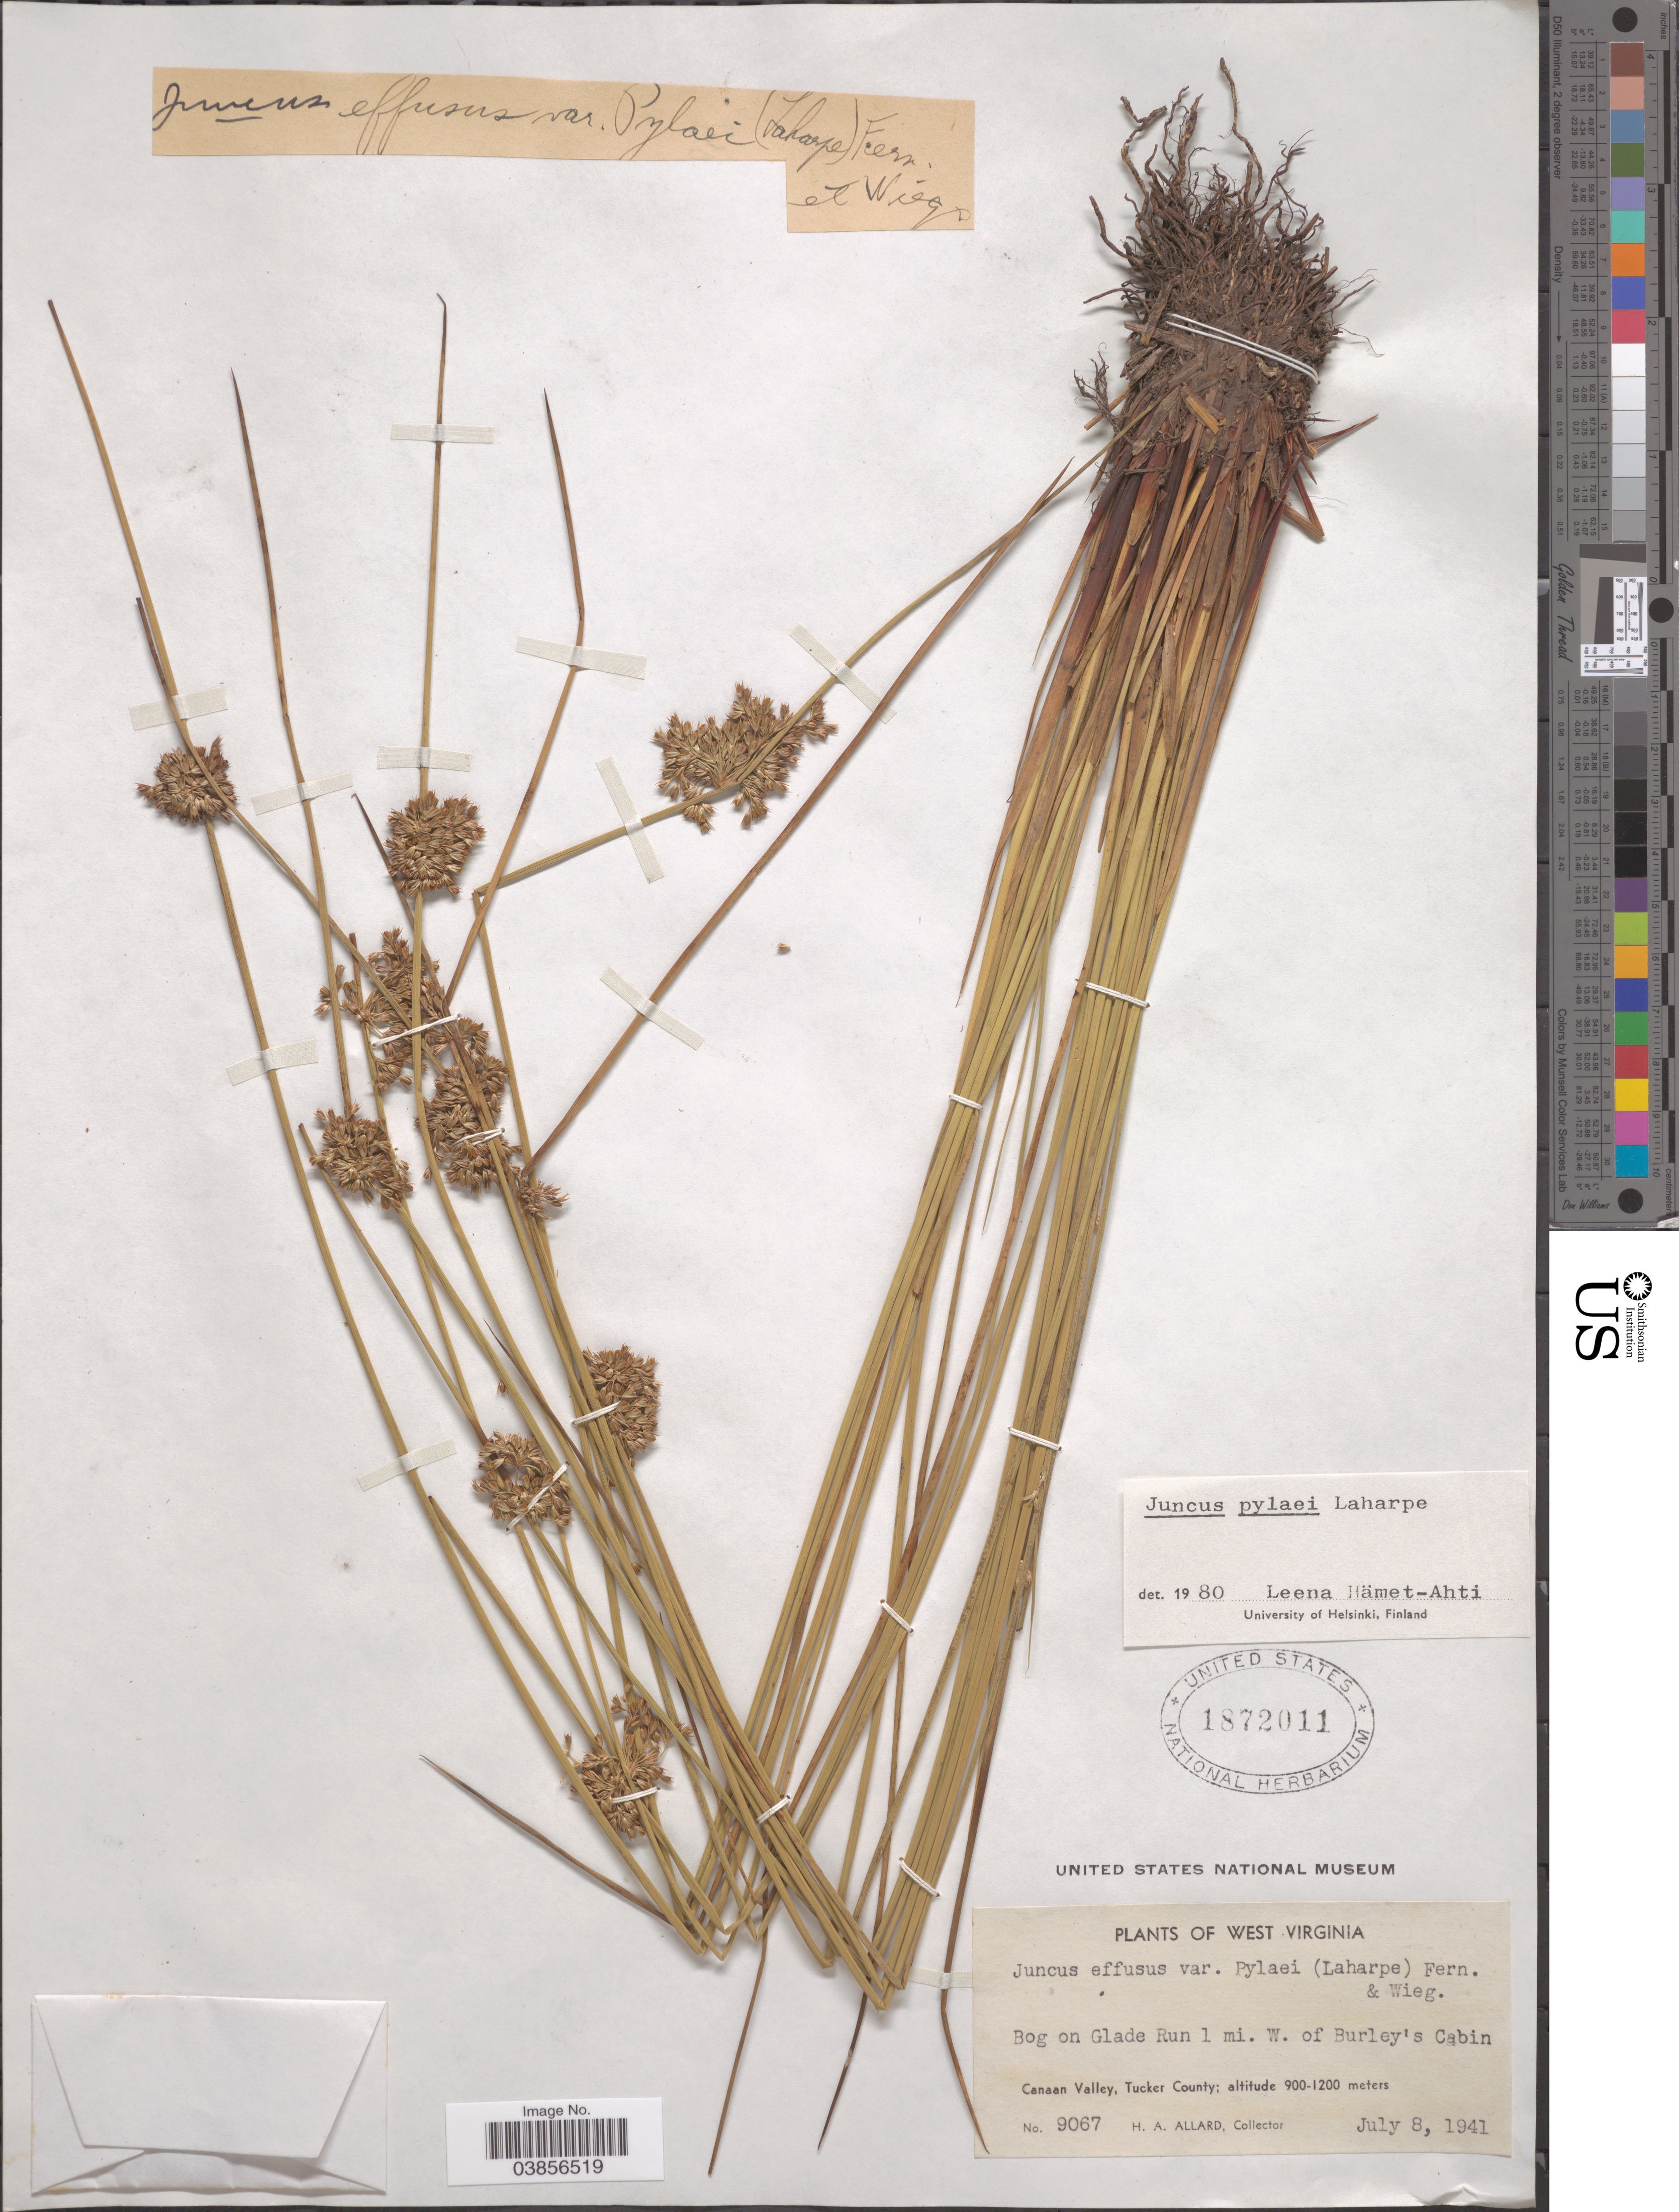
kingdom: Plantae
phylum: Tracheophyta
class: Liliopsida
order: Poales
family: Juncaceae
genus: Juncus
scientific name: Juncus pylaei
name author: Laharpe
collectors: H. A. Allard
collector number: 9067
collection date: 1941-07-08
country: United States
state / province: West Virginia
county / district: Tucker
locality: Bog on Glade Run 1 mi. W. of Burley's Cabin. Canaan Valley, Tucker County.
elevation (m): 900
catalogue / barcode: US 1872011